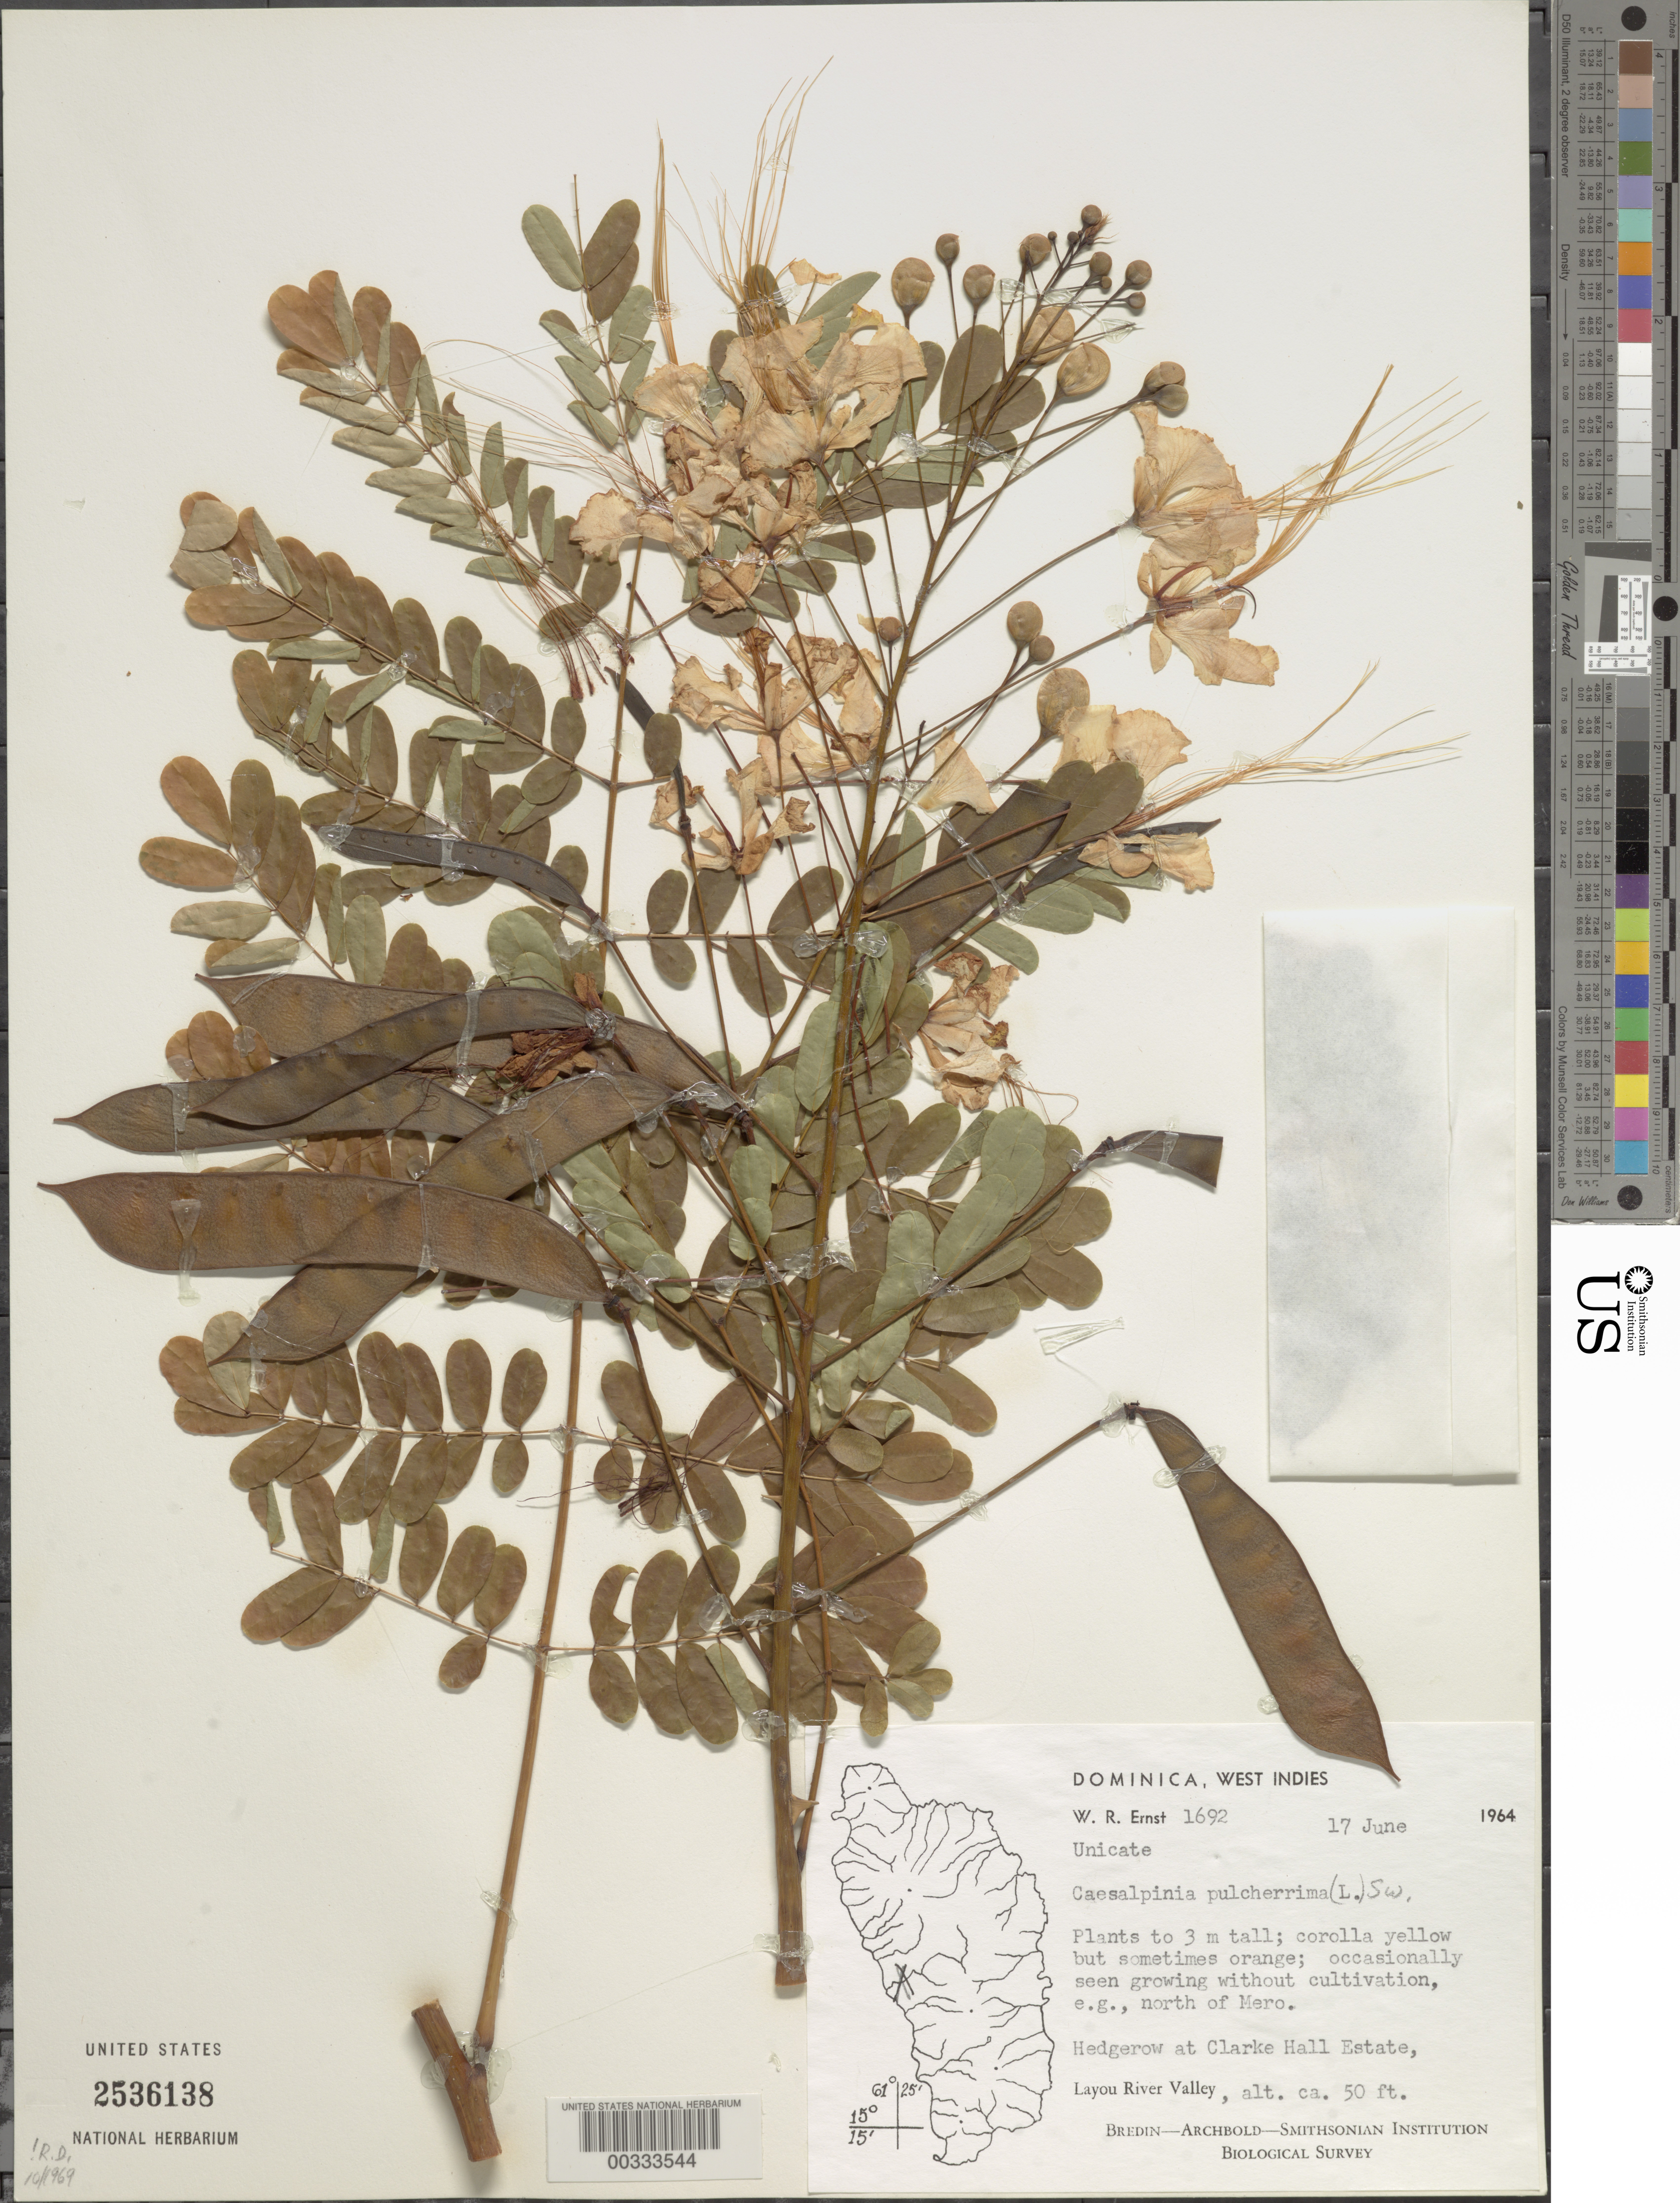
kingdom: Plantae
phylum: Tracheophyta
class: Magnoliopsida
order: Fabales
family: Fabaceae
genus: Caesalpinia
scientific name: Caesalpinia pulcherrima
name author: (L.) Sw.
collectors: W. R. Ernst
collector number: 1692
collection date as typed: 17 Jun 1964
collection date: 1964-06-17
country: Dominica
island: Dominica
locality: Clarke hall estate, layou river valley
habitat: Hedgerow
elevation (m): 15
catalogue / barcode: US 2536138